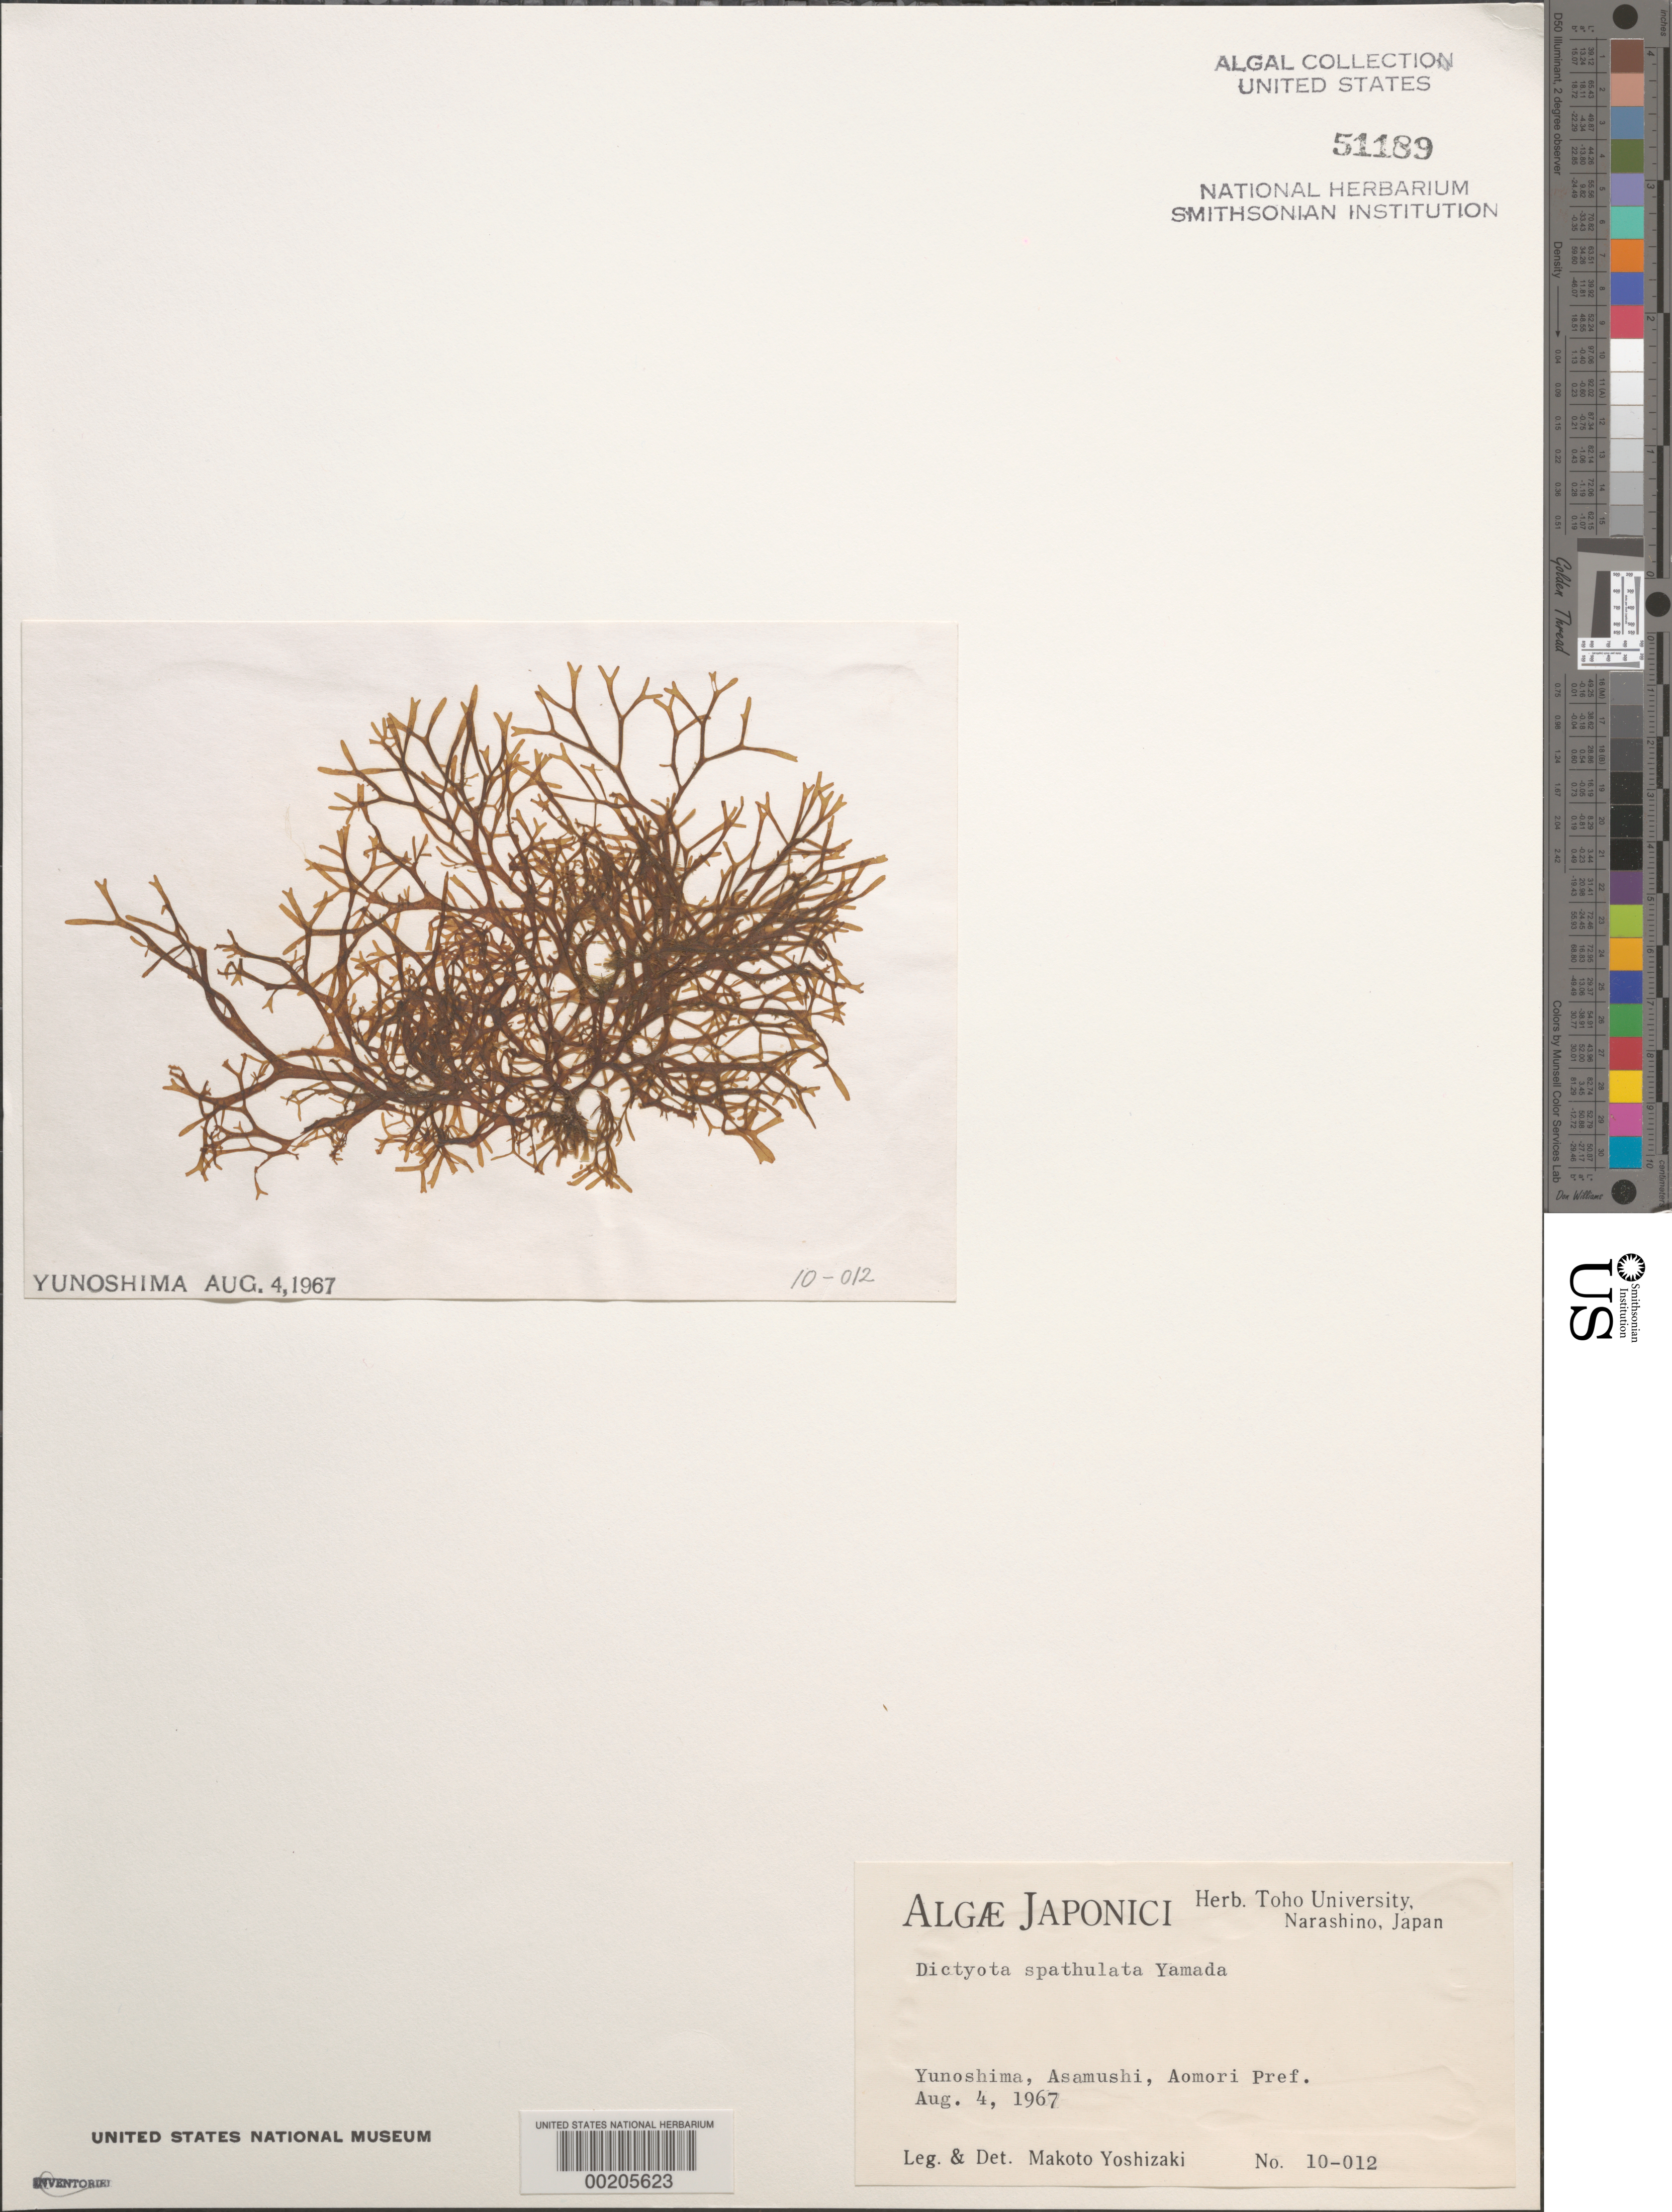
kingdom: Chromista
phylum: Ochrophyta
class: Phaeophyceae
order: Dictyotales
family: Dictyotaceae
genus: Dictyota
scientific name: Dictyota spathulata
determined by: Yoshizaki, M.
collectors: M. Yoshizaki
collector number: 10-012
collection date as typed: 04 Aug 1967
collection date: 1967-08-04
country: Japan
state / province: Aomori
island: Honshu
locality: Yunoshima, Asamushi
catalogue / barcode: US 51189